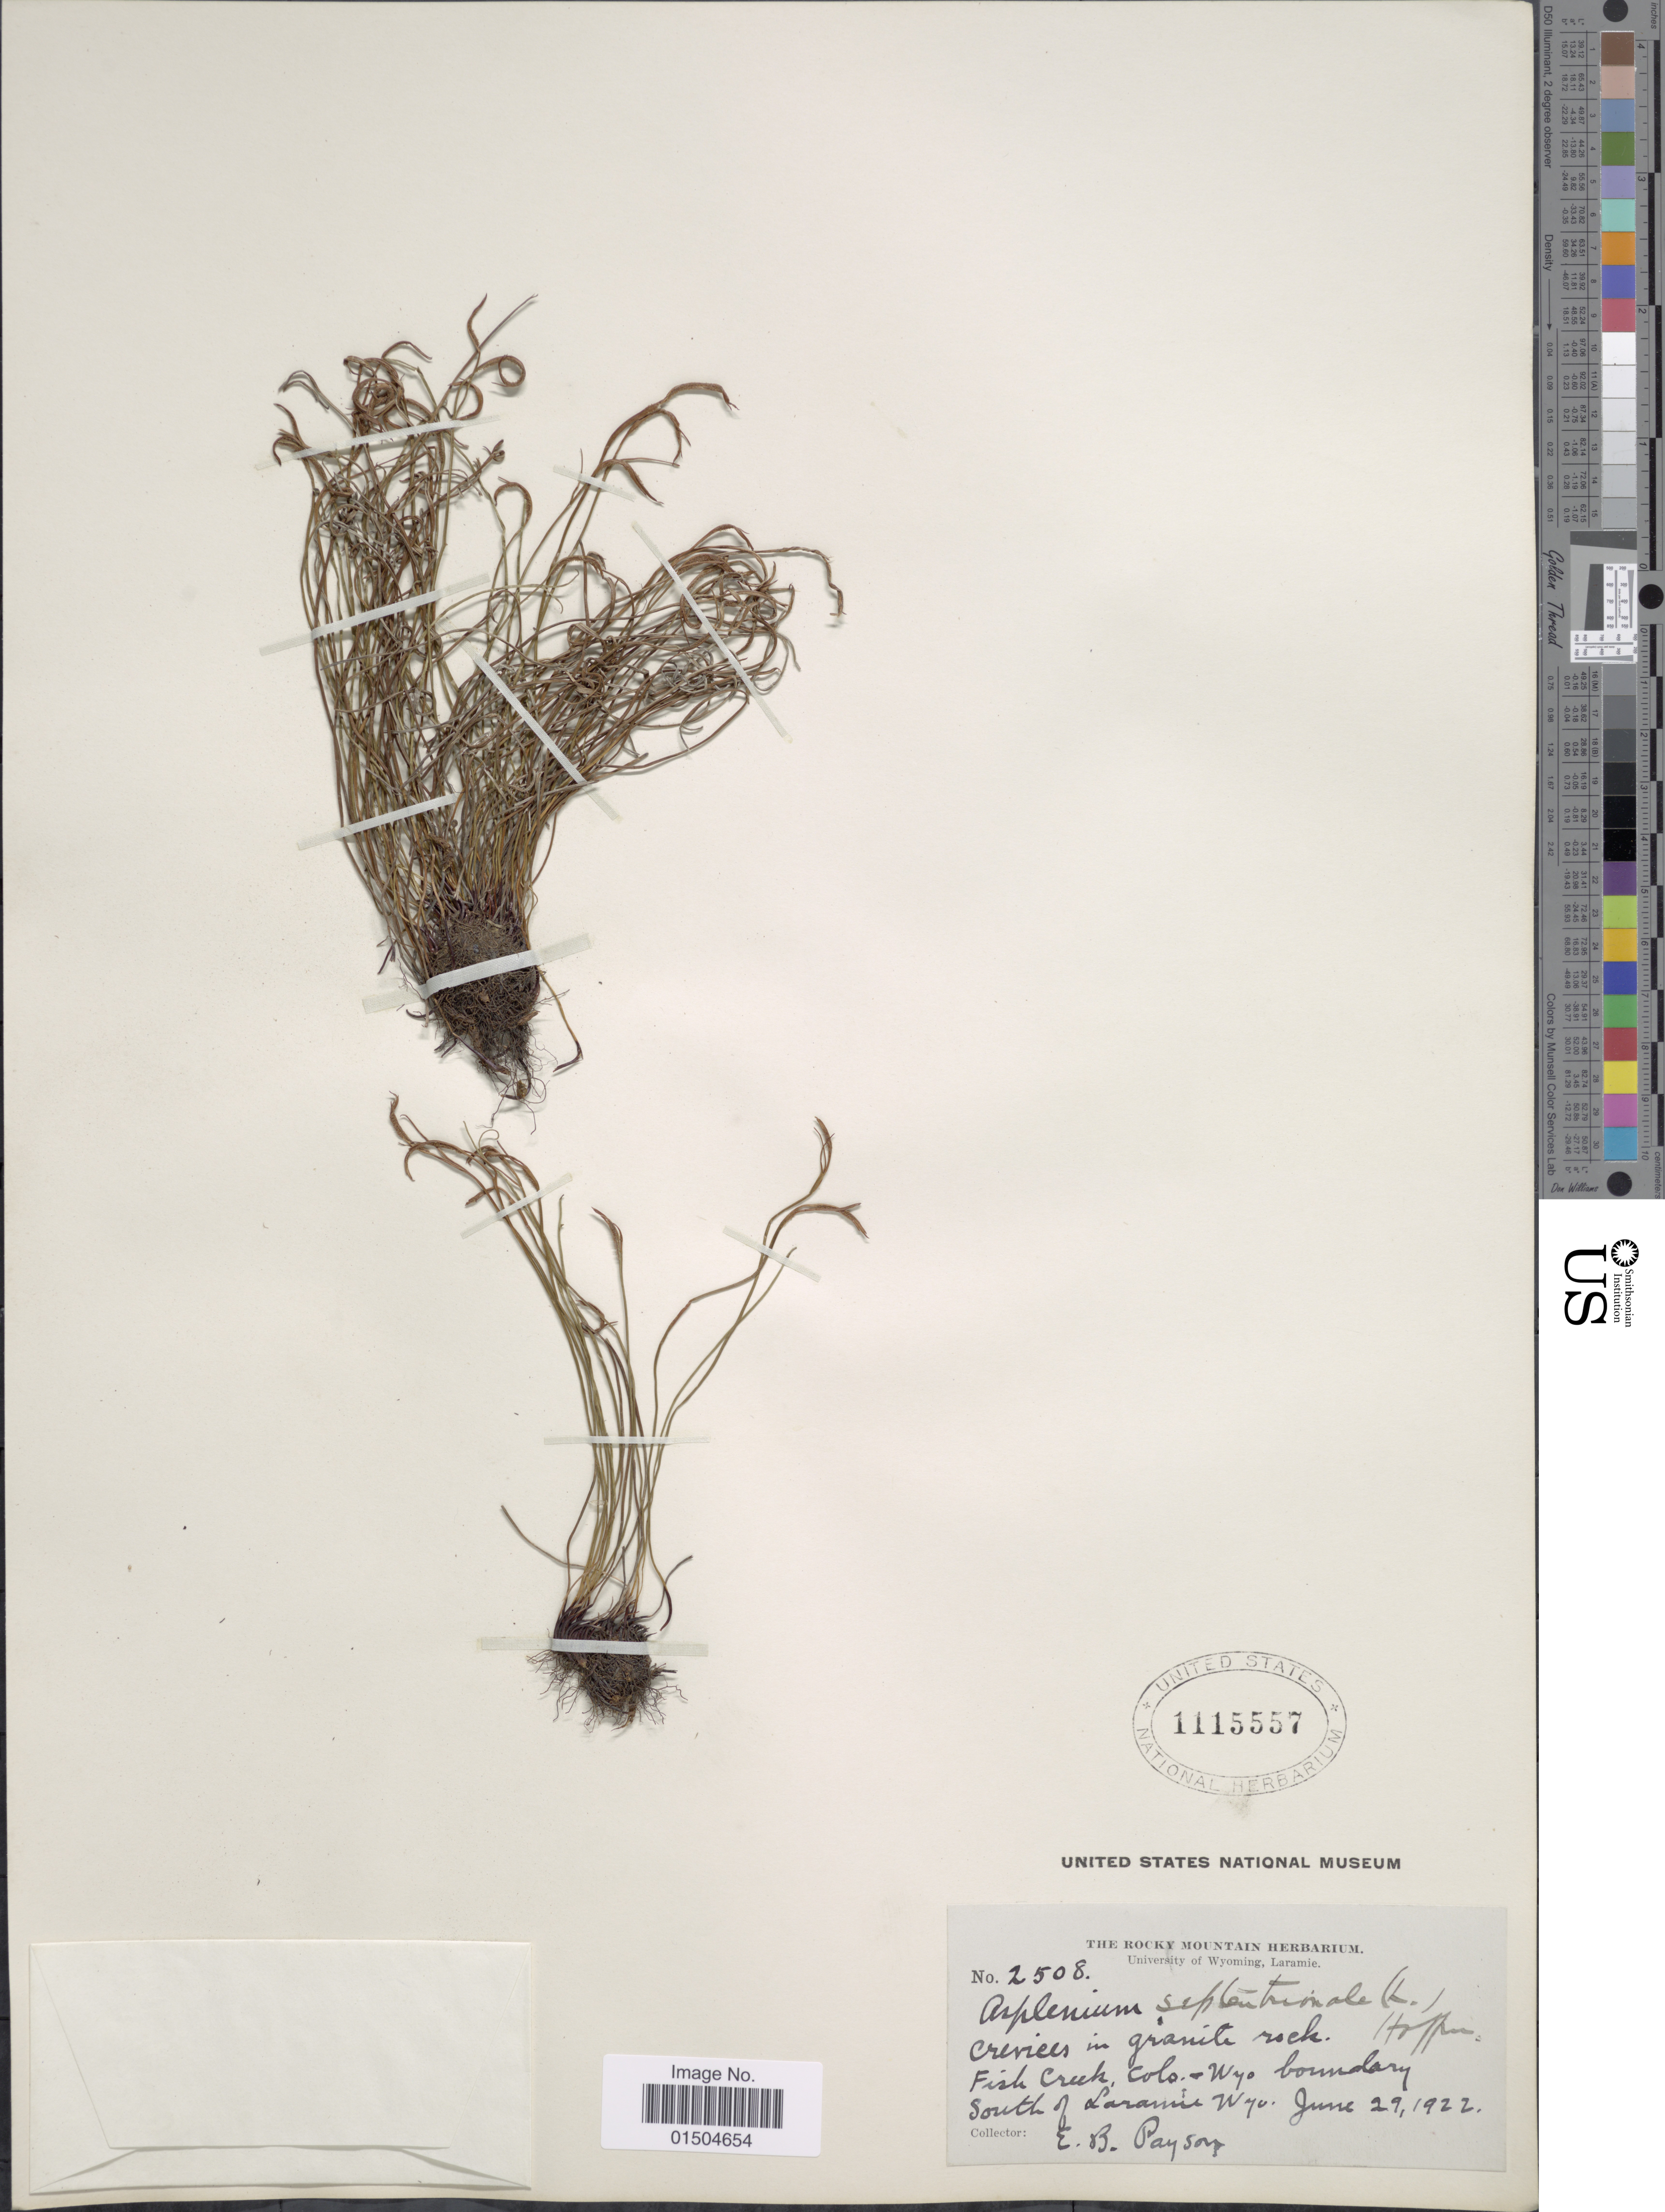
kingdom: Plantae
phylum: Tracheophyta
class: Polypodiopsida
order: Polypodiales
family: Aspleniaceae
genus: Asplenium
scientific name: Asplenium septentrionale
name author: (L.) Hoffm.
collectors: E. B. Payson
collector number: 2508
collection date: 1922-06-29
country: United States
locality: Crevices in granite rock, Fish Creek, Colo.-Wyo boundary, South of Laramine Wyo.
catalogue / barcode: US 1115557